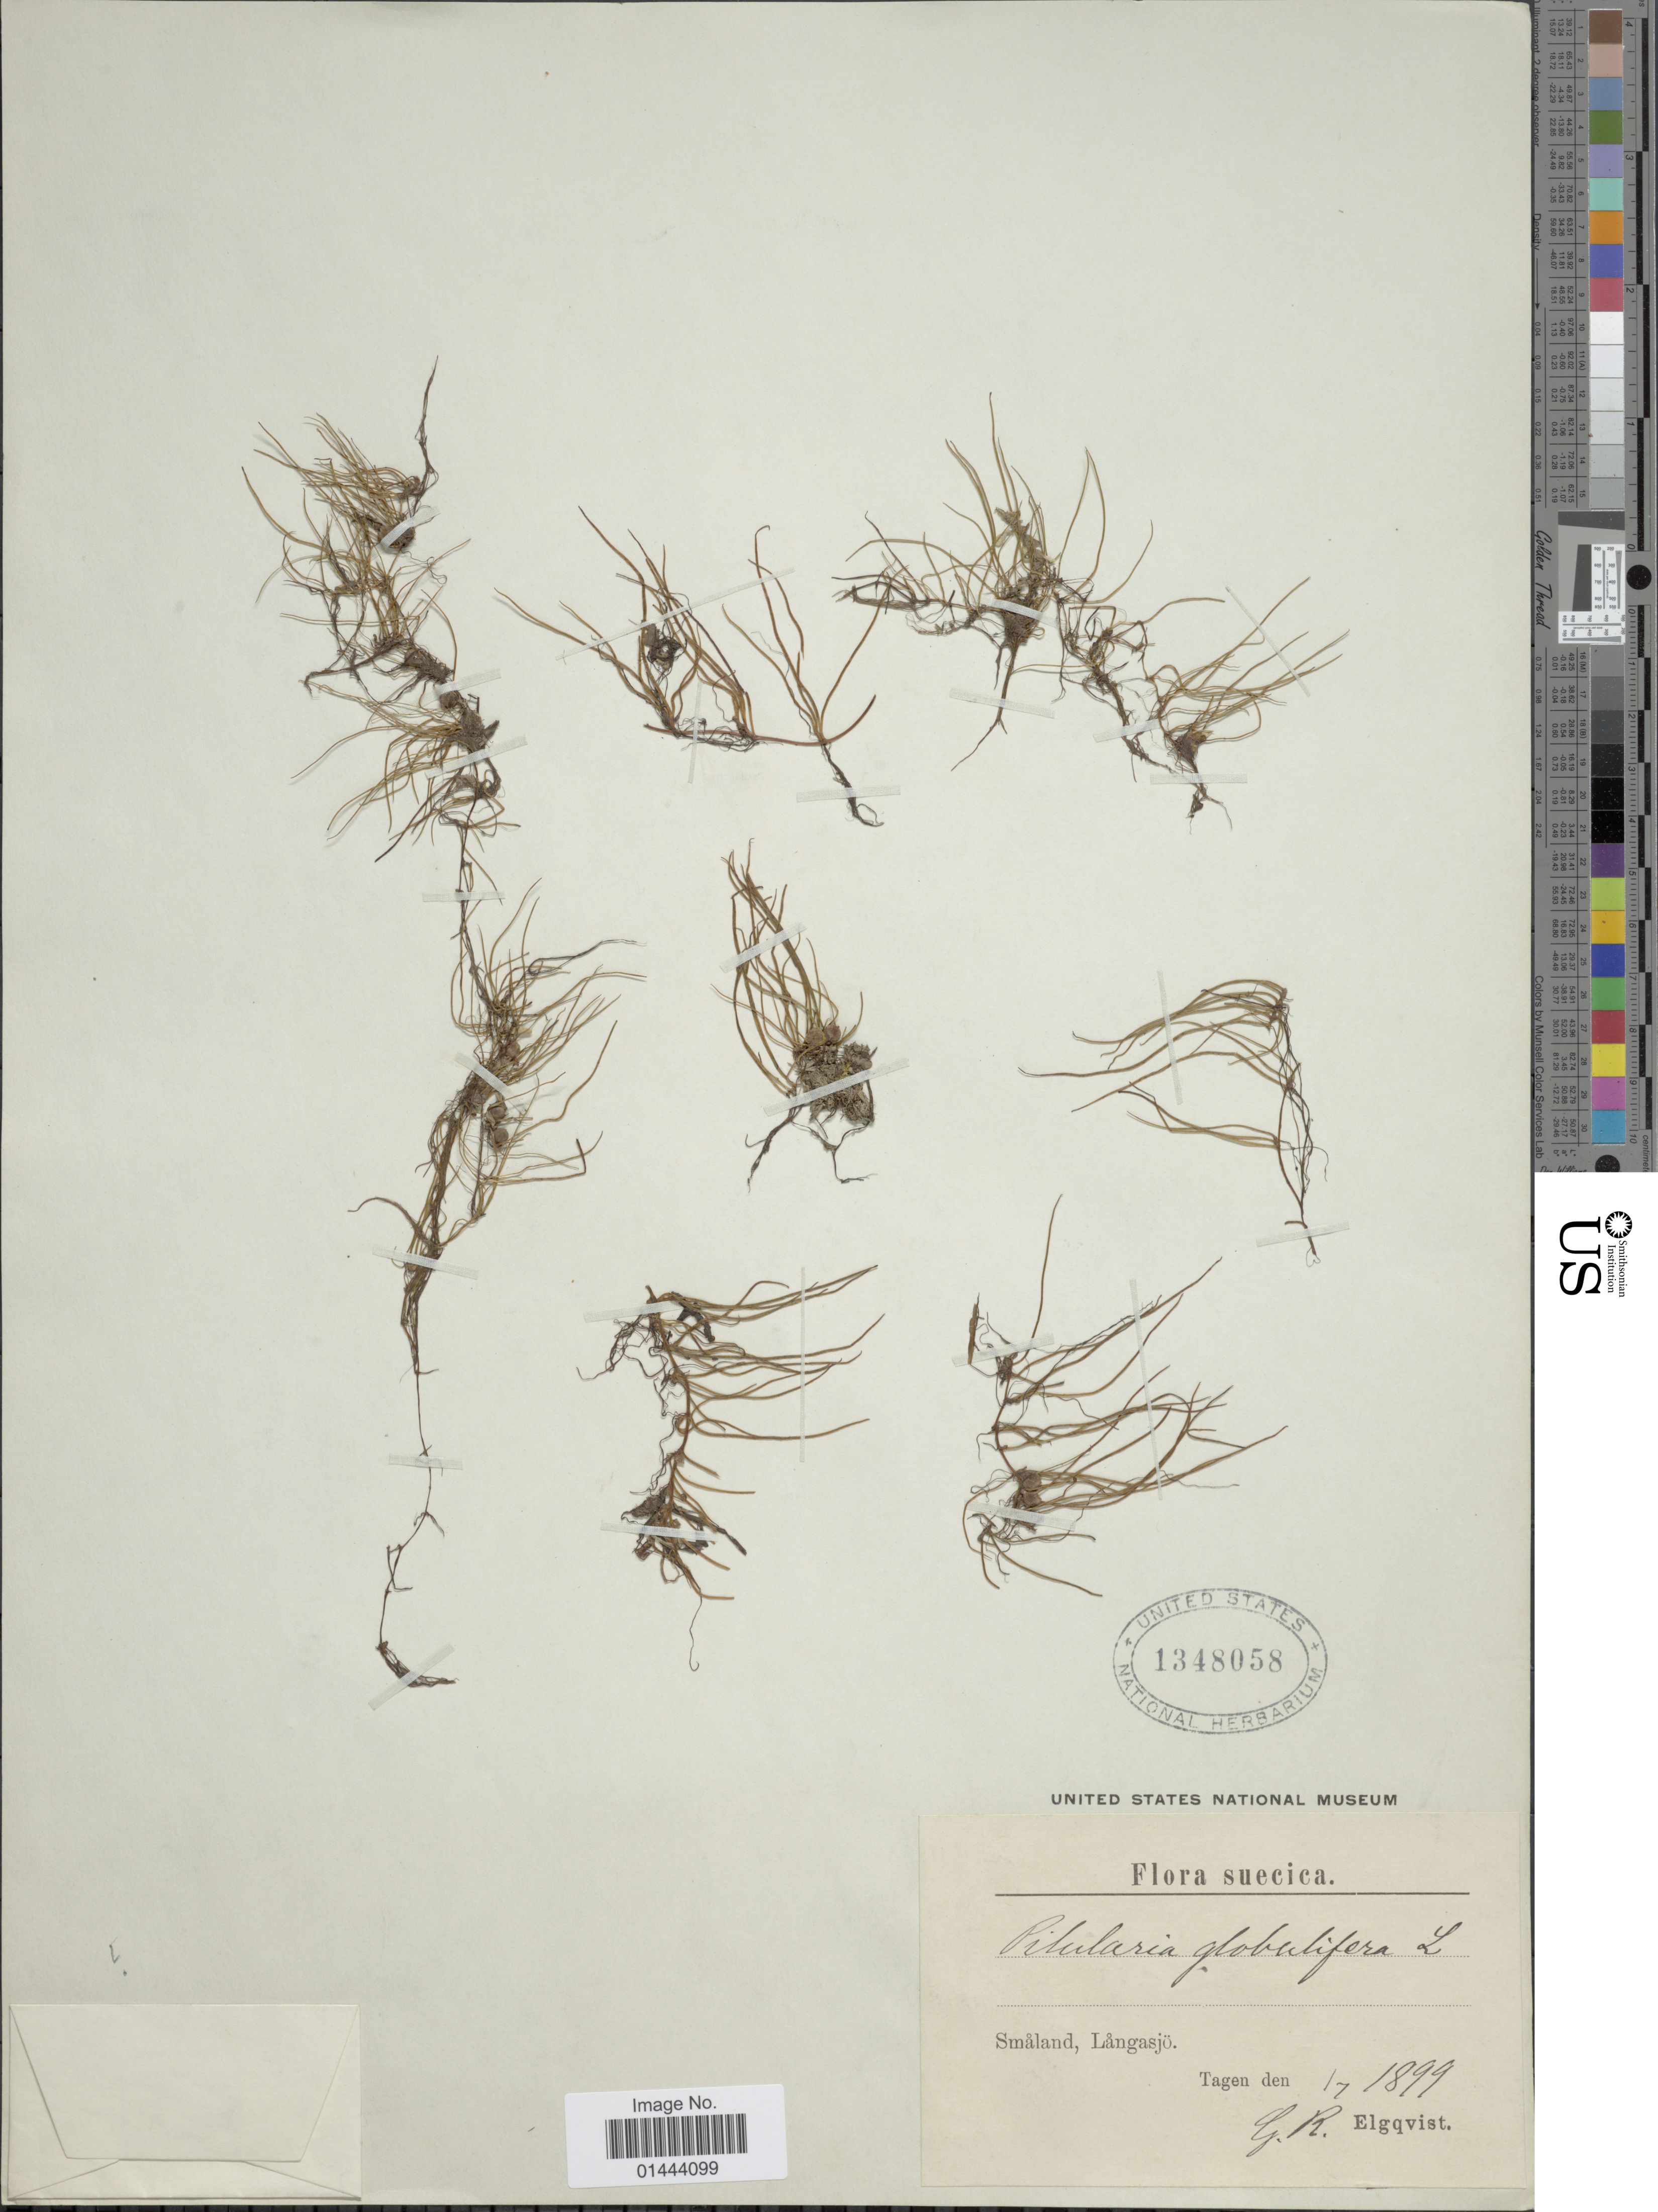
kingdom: Plantae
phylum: Tracheophyta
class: Polypodiopsida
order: Salviniales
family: Marsileaceae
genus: Pilularia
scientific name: Pilularia globulifera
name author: L.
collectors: G. Elgqvist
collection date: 1899-07-01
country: Sweden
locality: Småland, Långasjö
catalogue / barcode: US 1348058